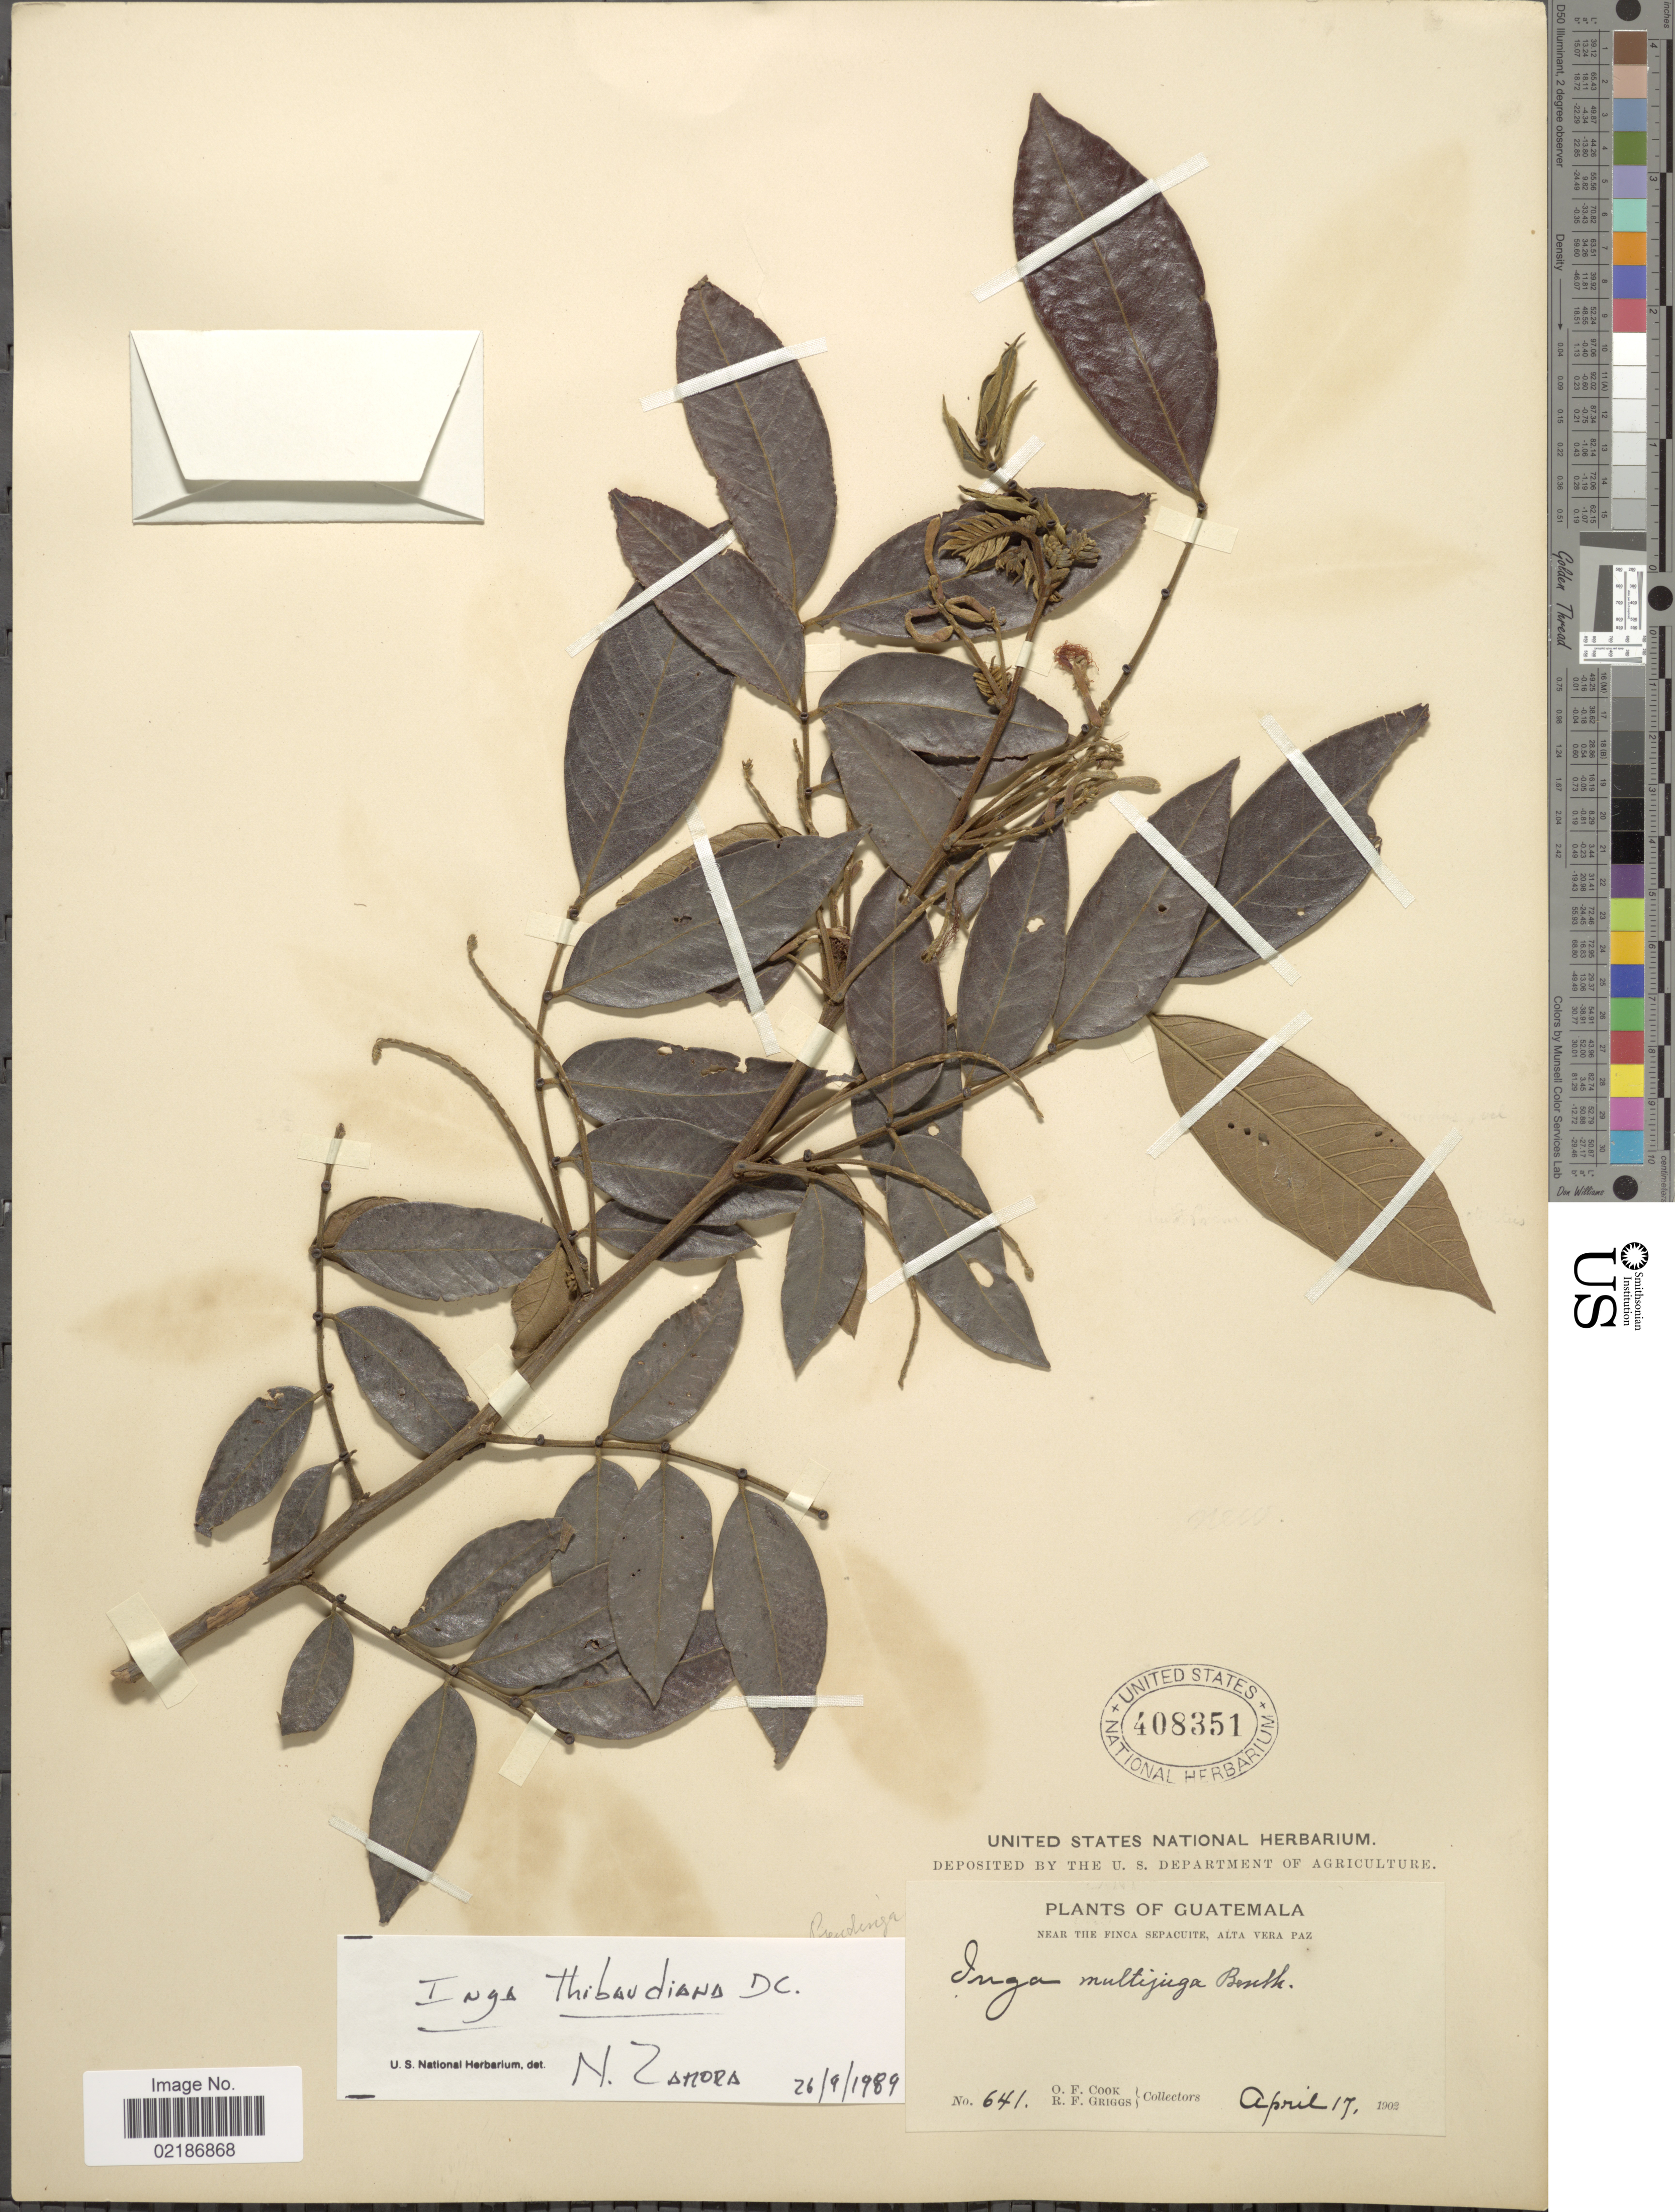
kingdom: Plantae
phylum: Tracheophyta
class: Magnoliopsida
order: Fabales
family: Fabaceae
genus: Inga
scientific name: Inga thibaudiana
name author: DC.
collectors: O. F. Cook & R. F. Griggs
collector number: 641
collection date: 1902-04-17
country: Guatemala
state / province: Alta Verapaz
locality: Near the Finca Sepacuite, Alta Vera Paz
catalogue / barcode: US 408351